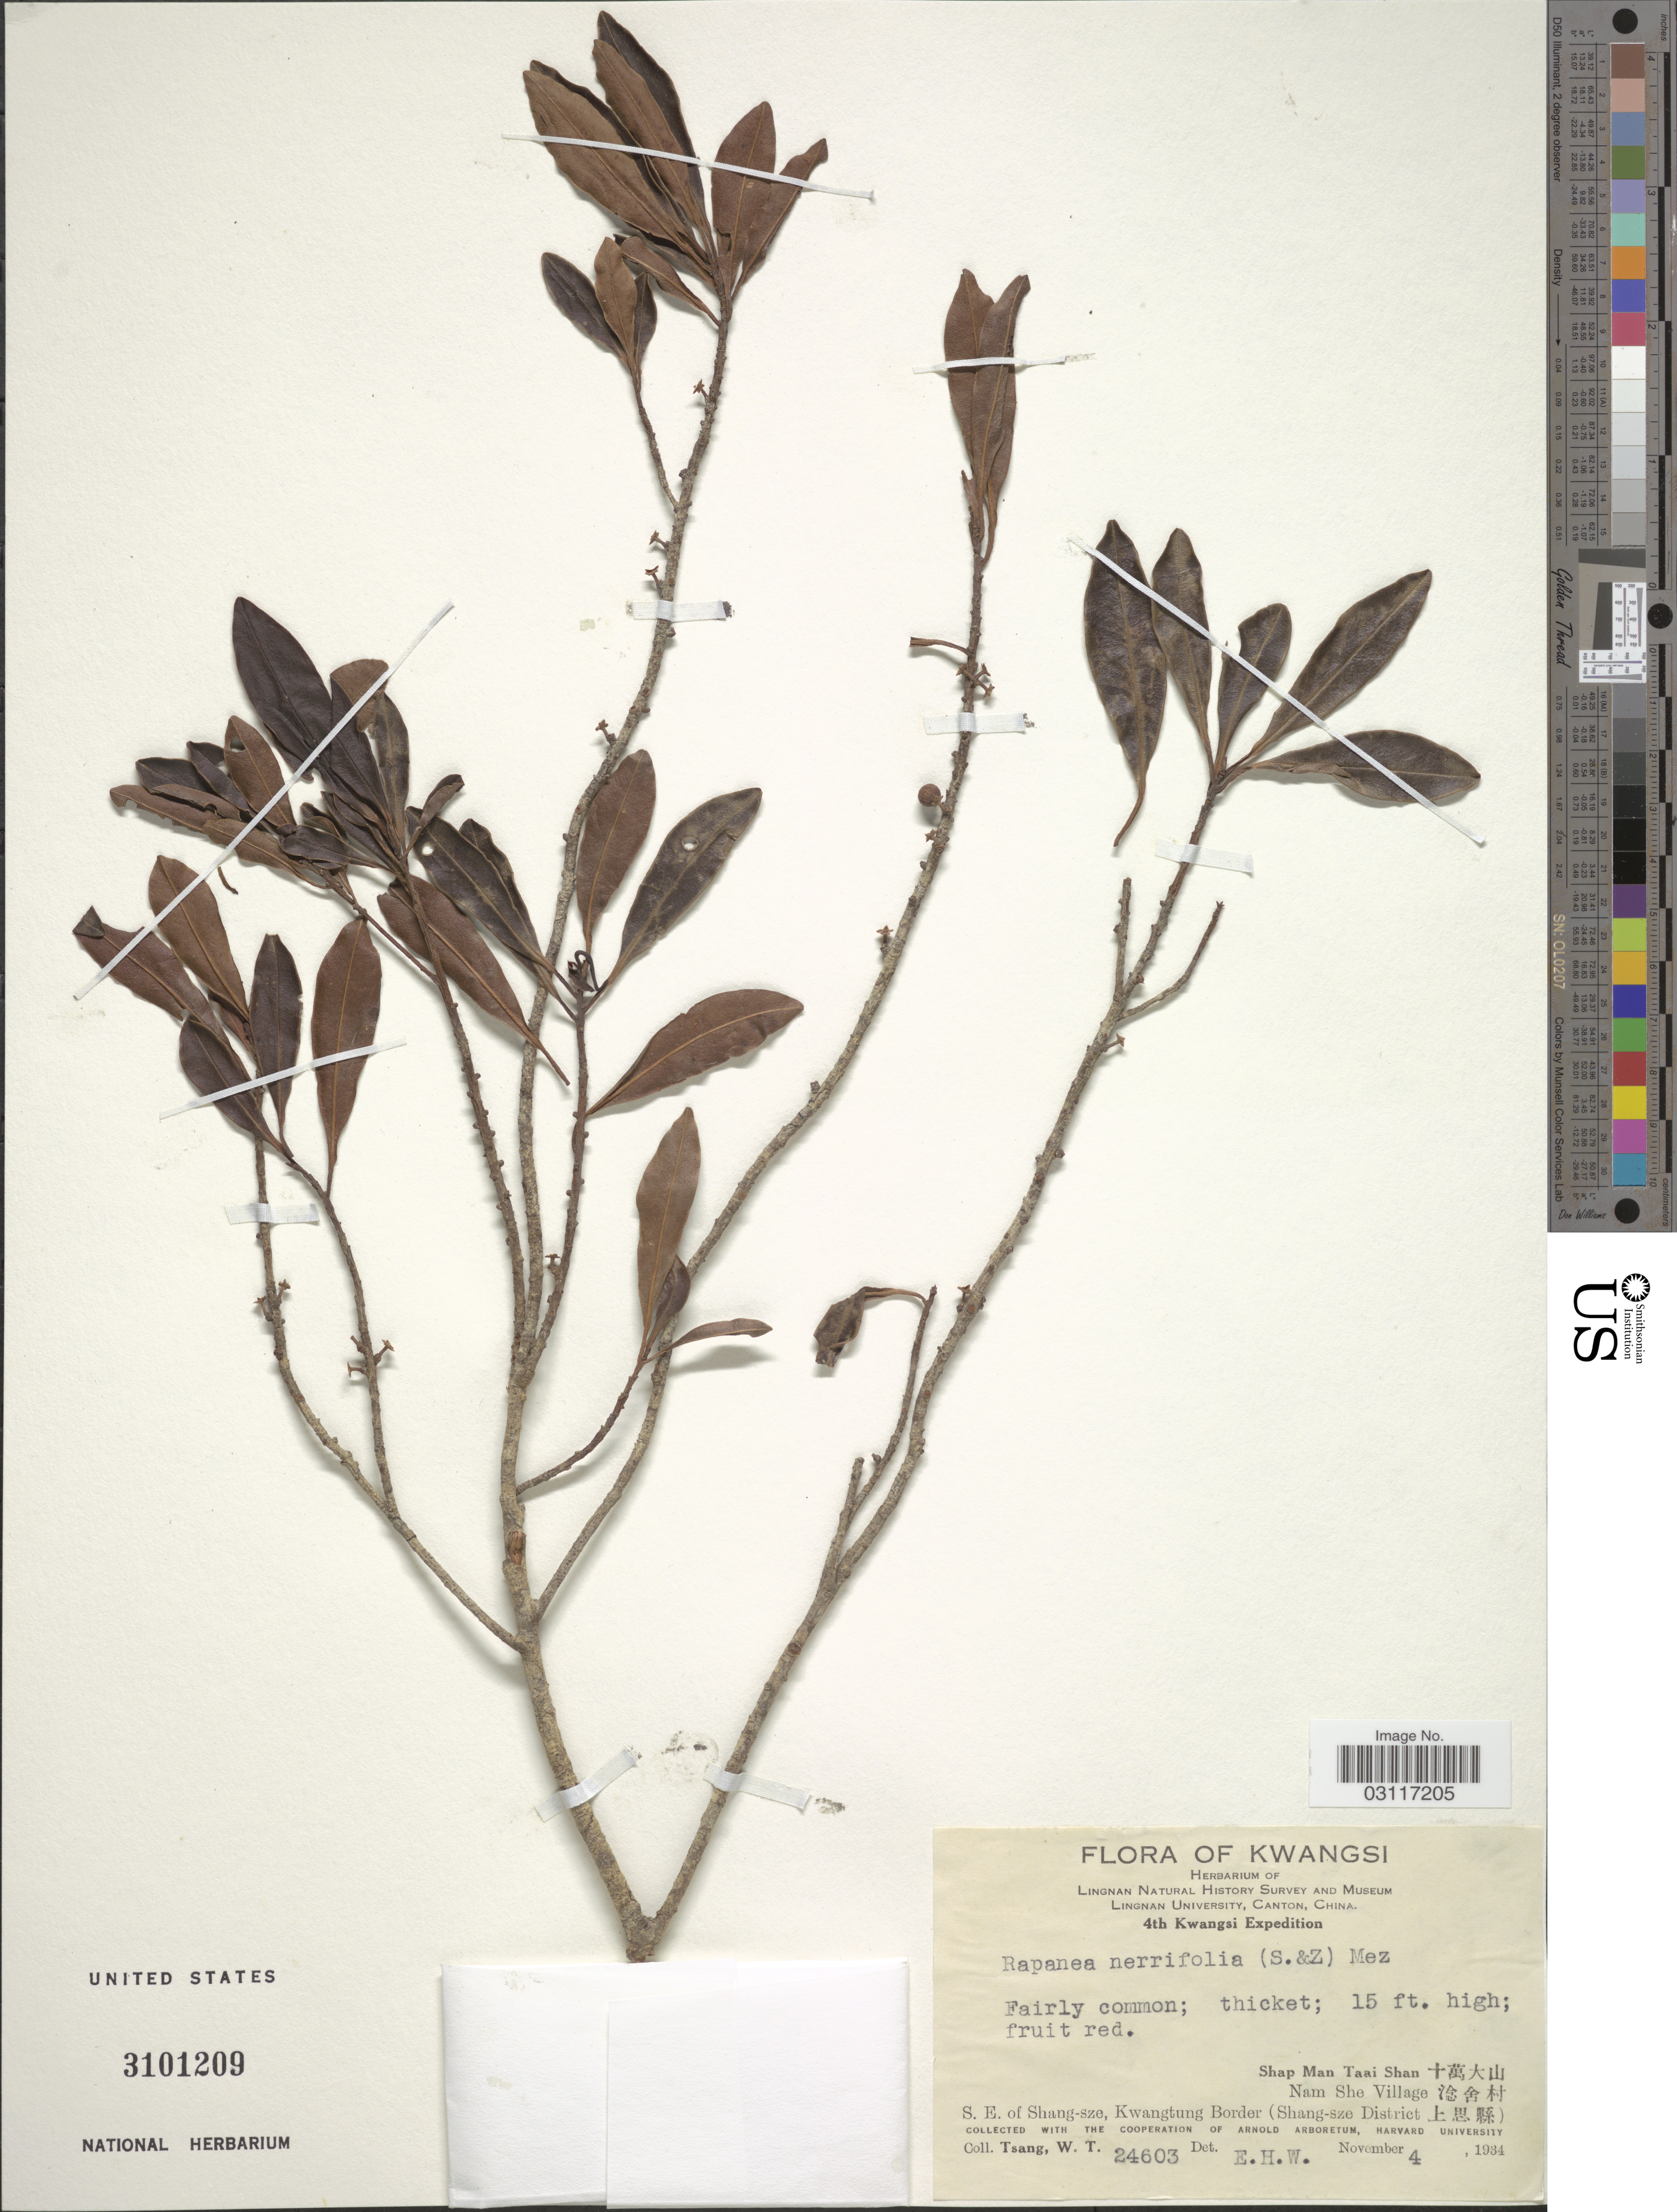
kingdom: Plantae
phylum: Tracheophyta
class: Magnoliopsida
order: Ericales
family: Primulaceae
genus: Myrsine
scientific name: Myrsine seguinii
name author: H. Lév.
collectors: W. T. Tsang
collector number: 24603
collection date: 1934-11-04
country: China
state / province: Guangxi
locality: Kwangsi. Shap Man Taai Shan. Nam She Village. S.E. of Shang-sze, Kwangtung border (Shang-sze District).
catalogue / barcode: US 3101209